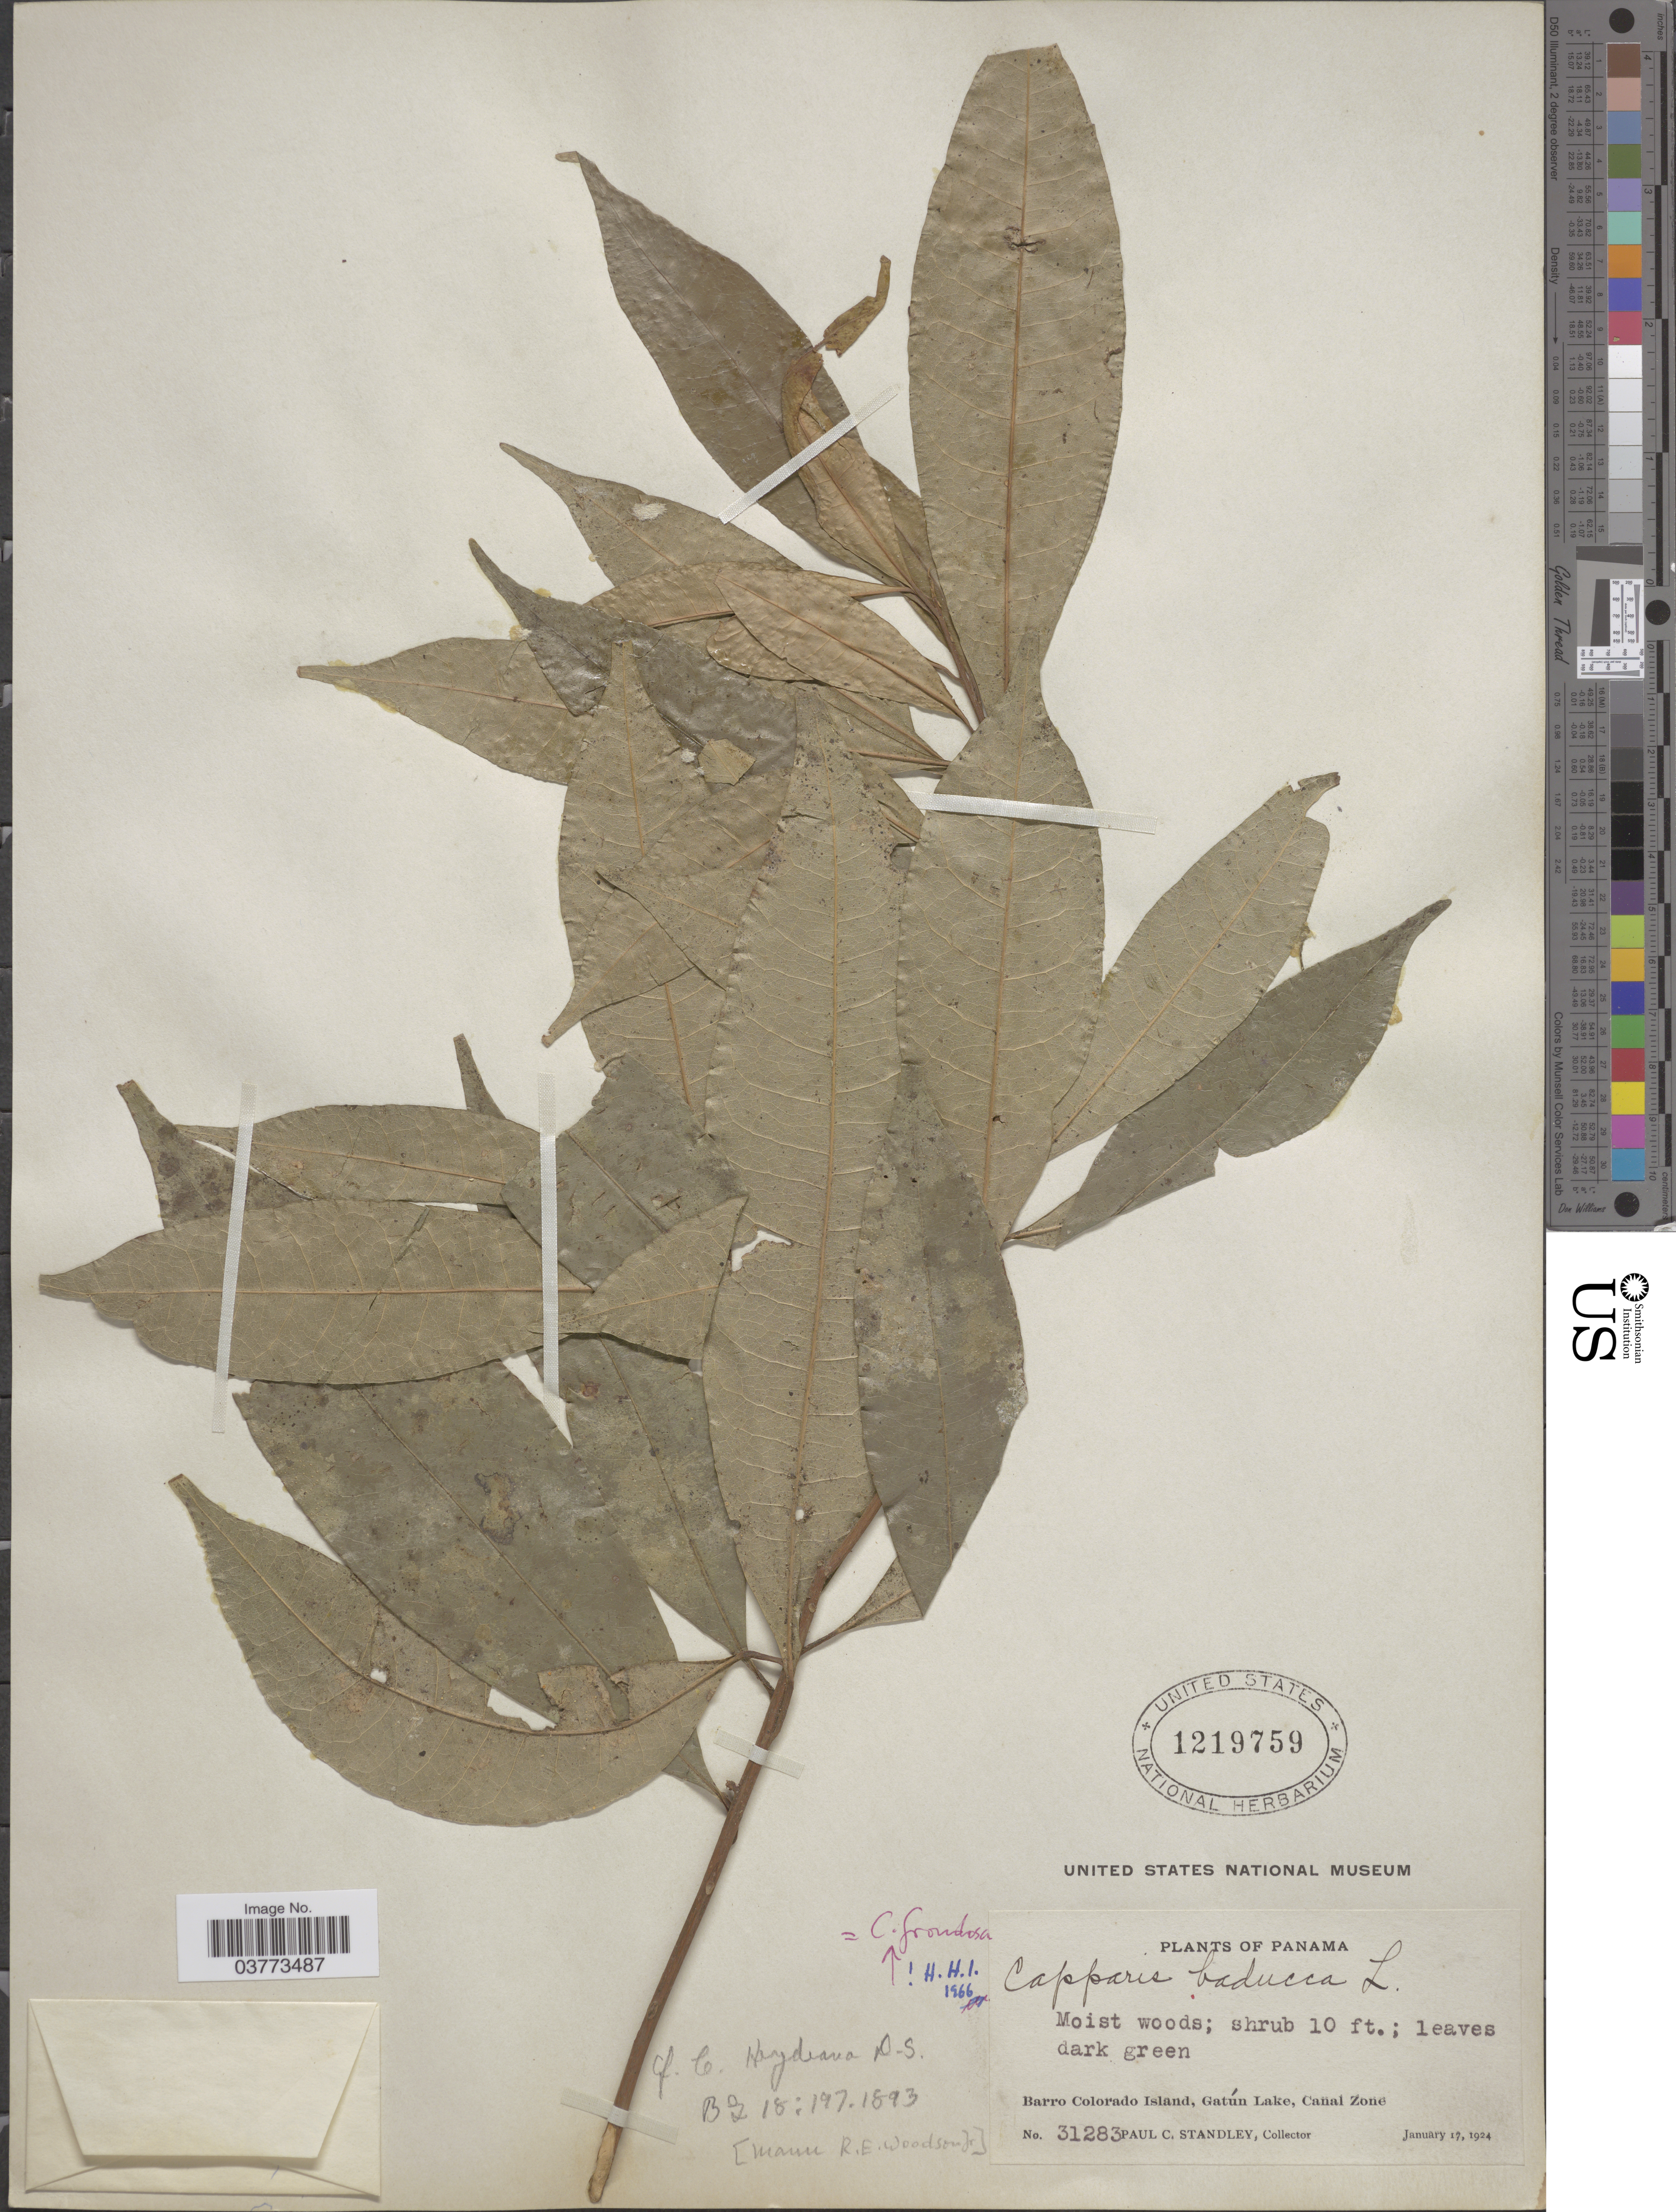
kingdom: Plantae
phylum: Tracheophyta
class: Magnoliopsida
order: Brassicales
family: Capparaceae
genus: Capparidastrum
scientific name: Capparidastrum frondosum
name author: (Jacq.) Cornejo & Iltis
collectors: P. C. Standley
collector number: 31283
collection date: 1924-01-17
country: Panama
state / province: Panamá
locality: Barro Colorado Island, Gatún Lake, Canal Zone.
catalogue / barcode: US 1219759